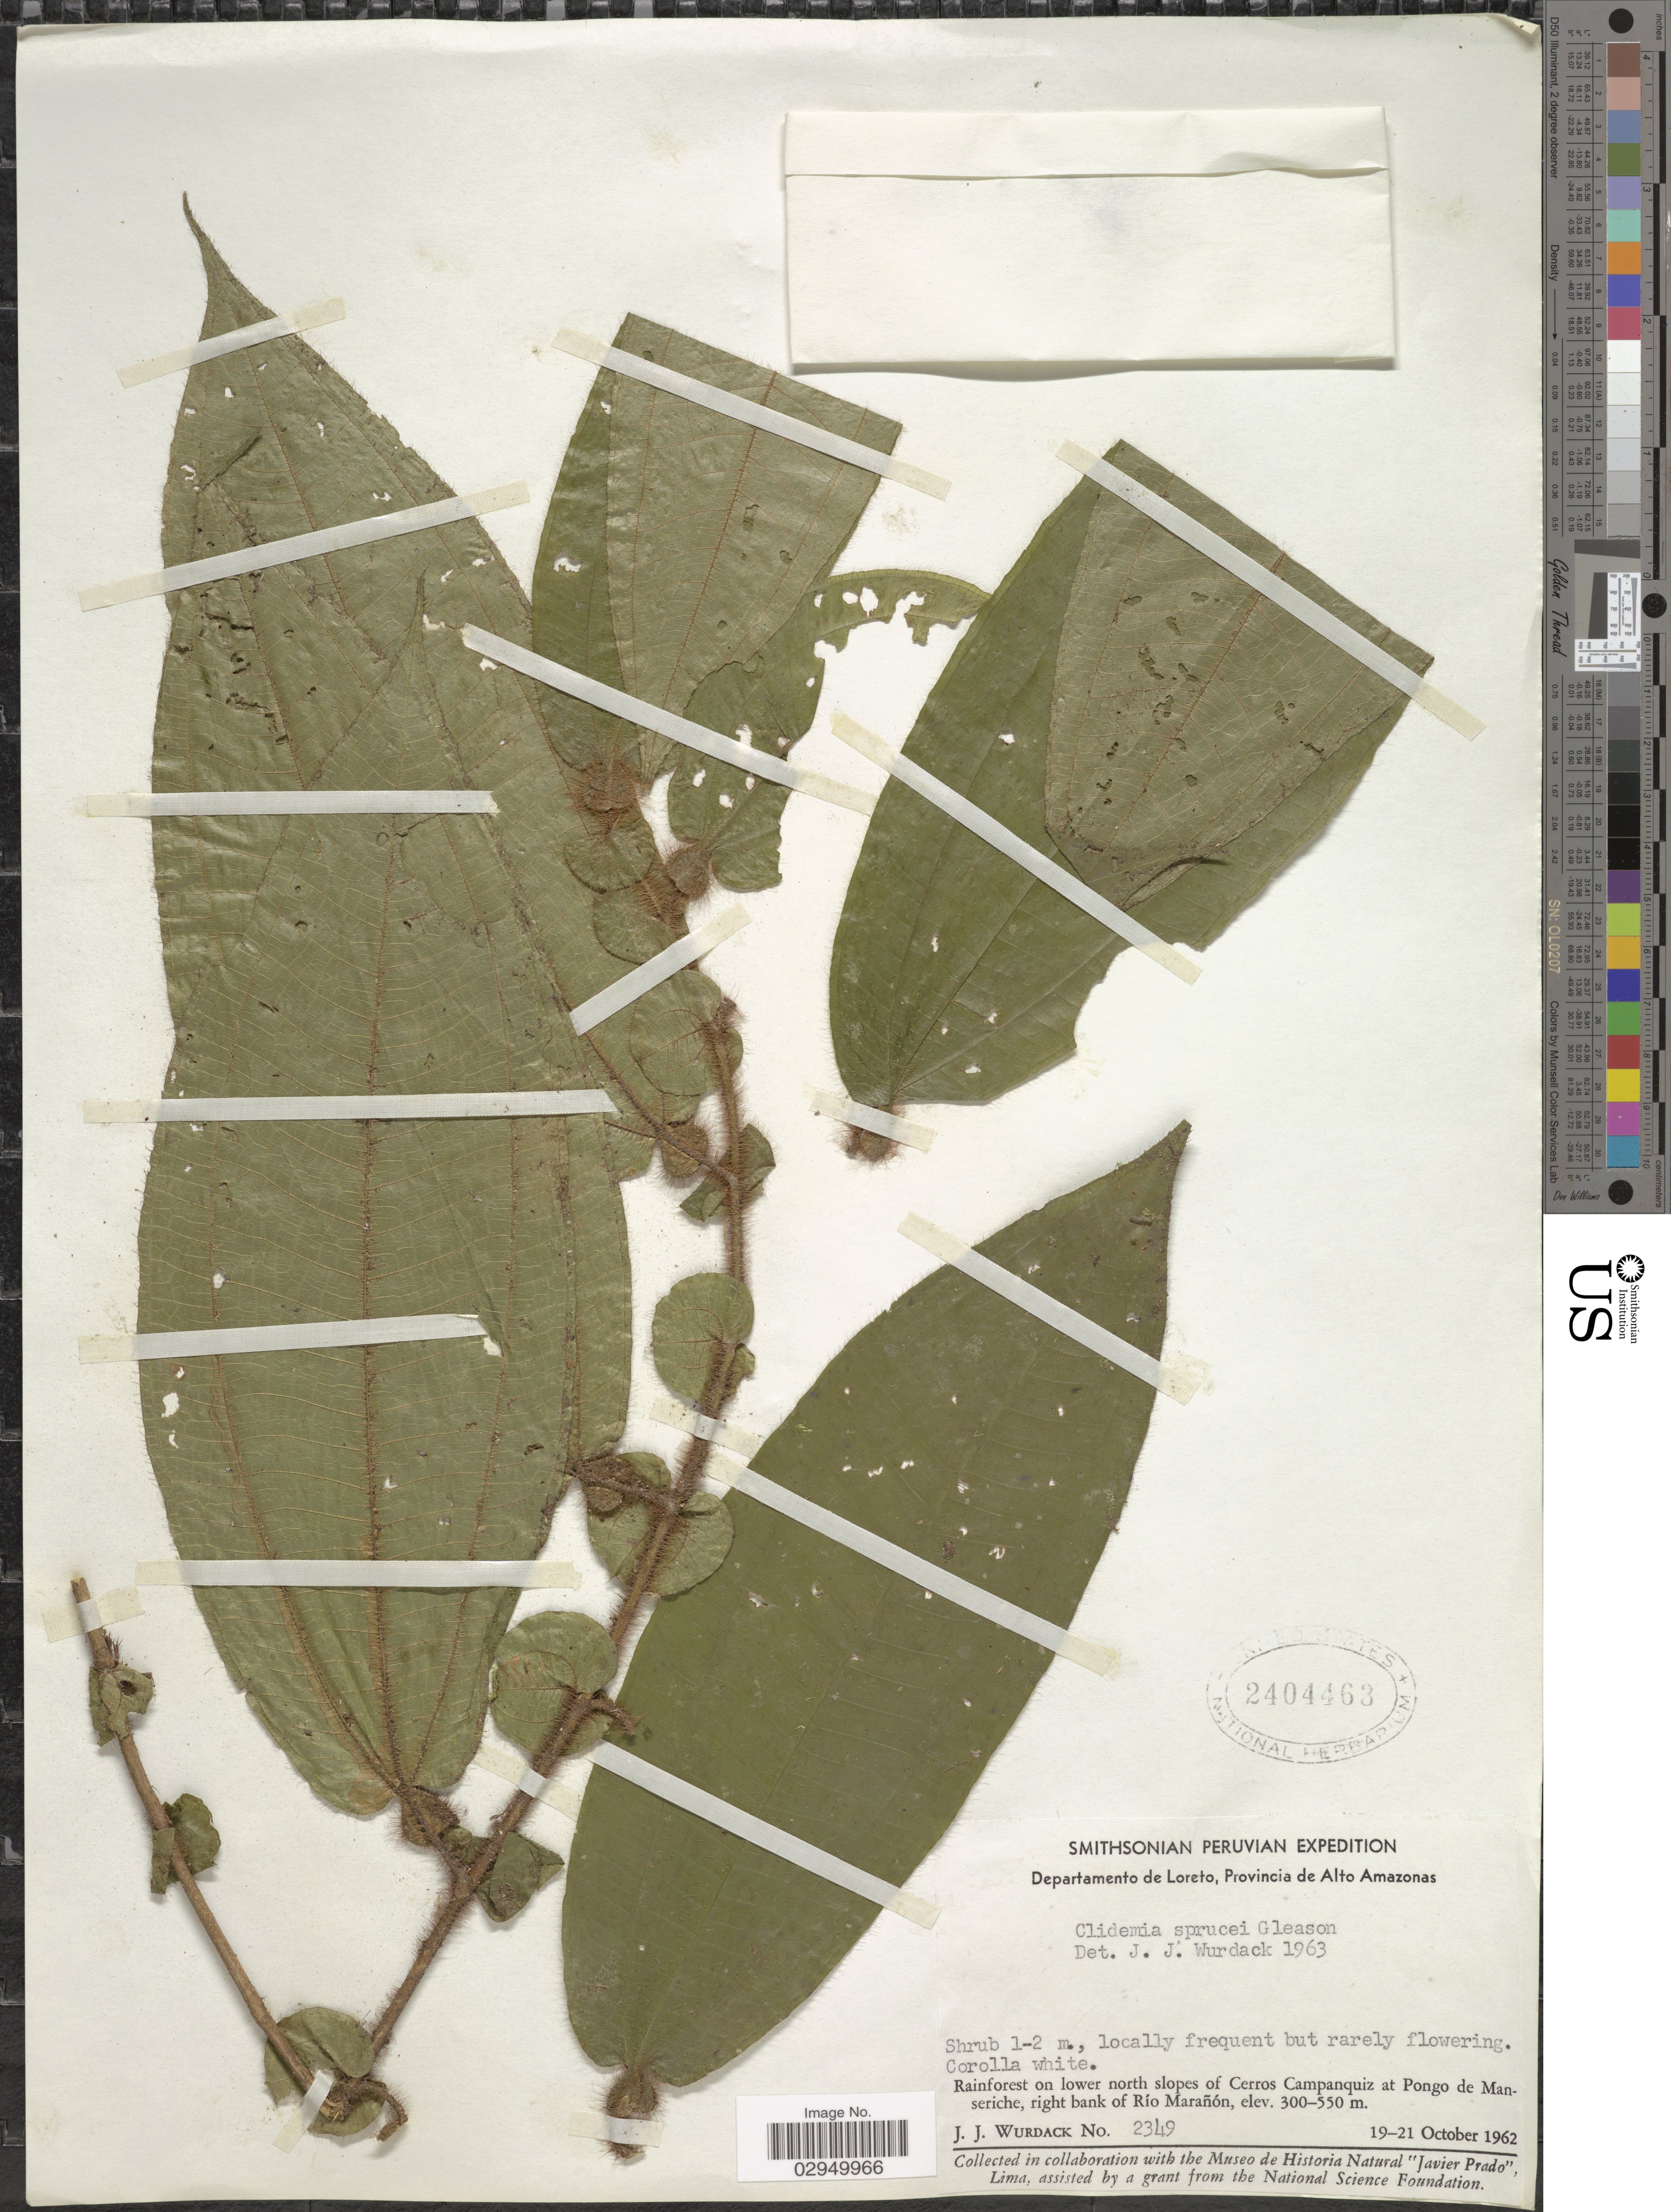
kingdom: Plantae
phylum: Tracheophyta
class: Magnoliopsida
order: Myrtales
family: Melastomataceae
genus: Clidemia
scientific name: Clidemia sprucei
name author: Gleason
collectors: J. J. Wurdack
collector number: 2349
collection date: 1962-10-19/1962-10-21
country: Peru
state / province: Loreto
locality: Departamento de Loreto, Provincia de Alto Amazonas. Rainforest on lower north slopes of Cerro Campanquiz at Pongo de Manseriche, right bank of Río Marañón.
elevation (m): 300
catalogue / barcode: US 2404463